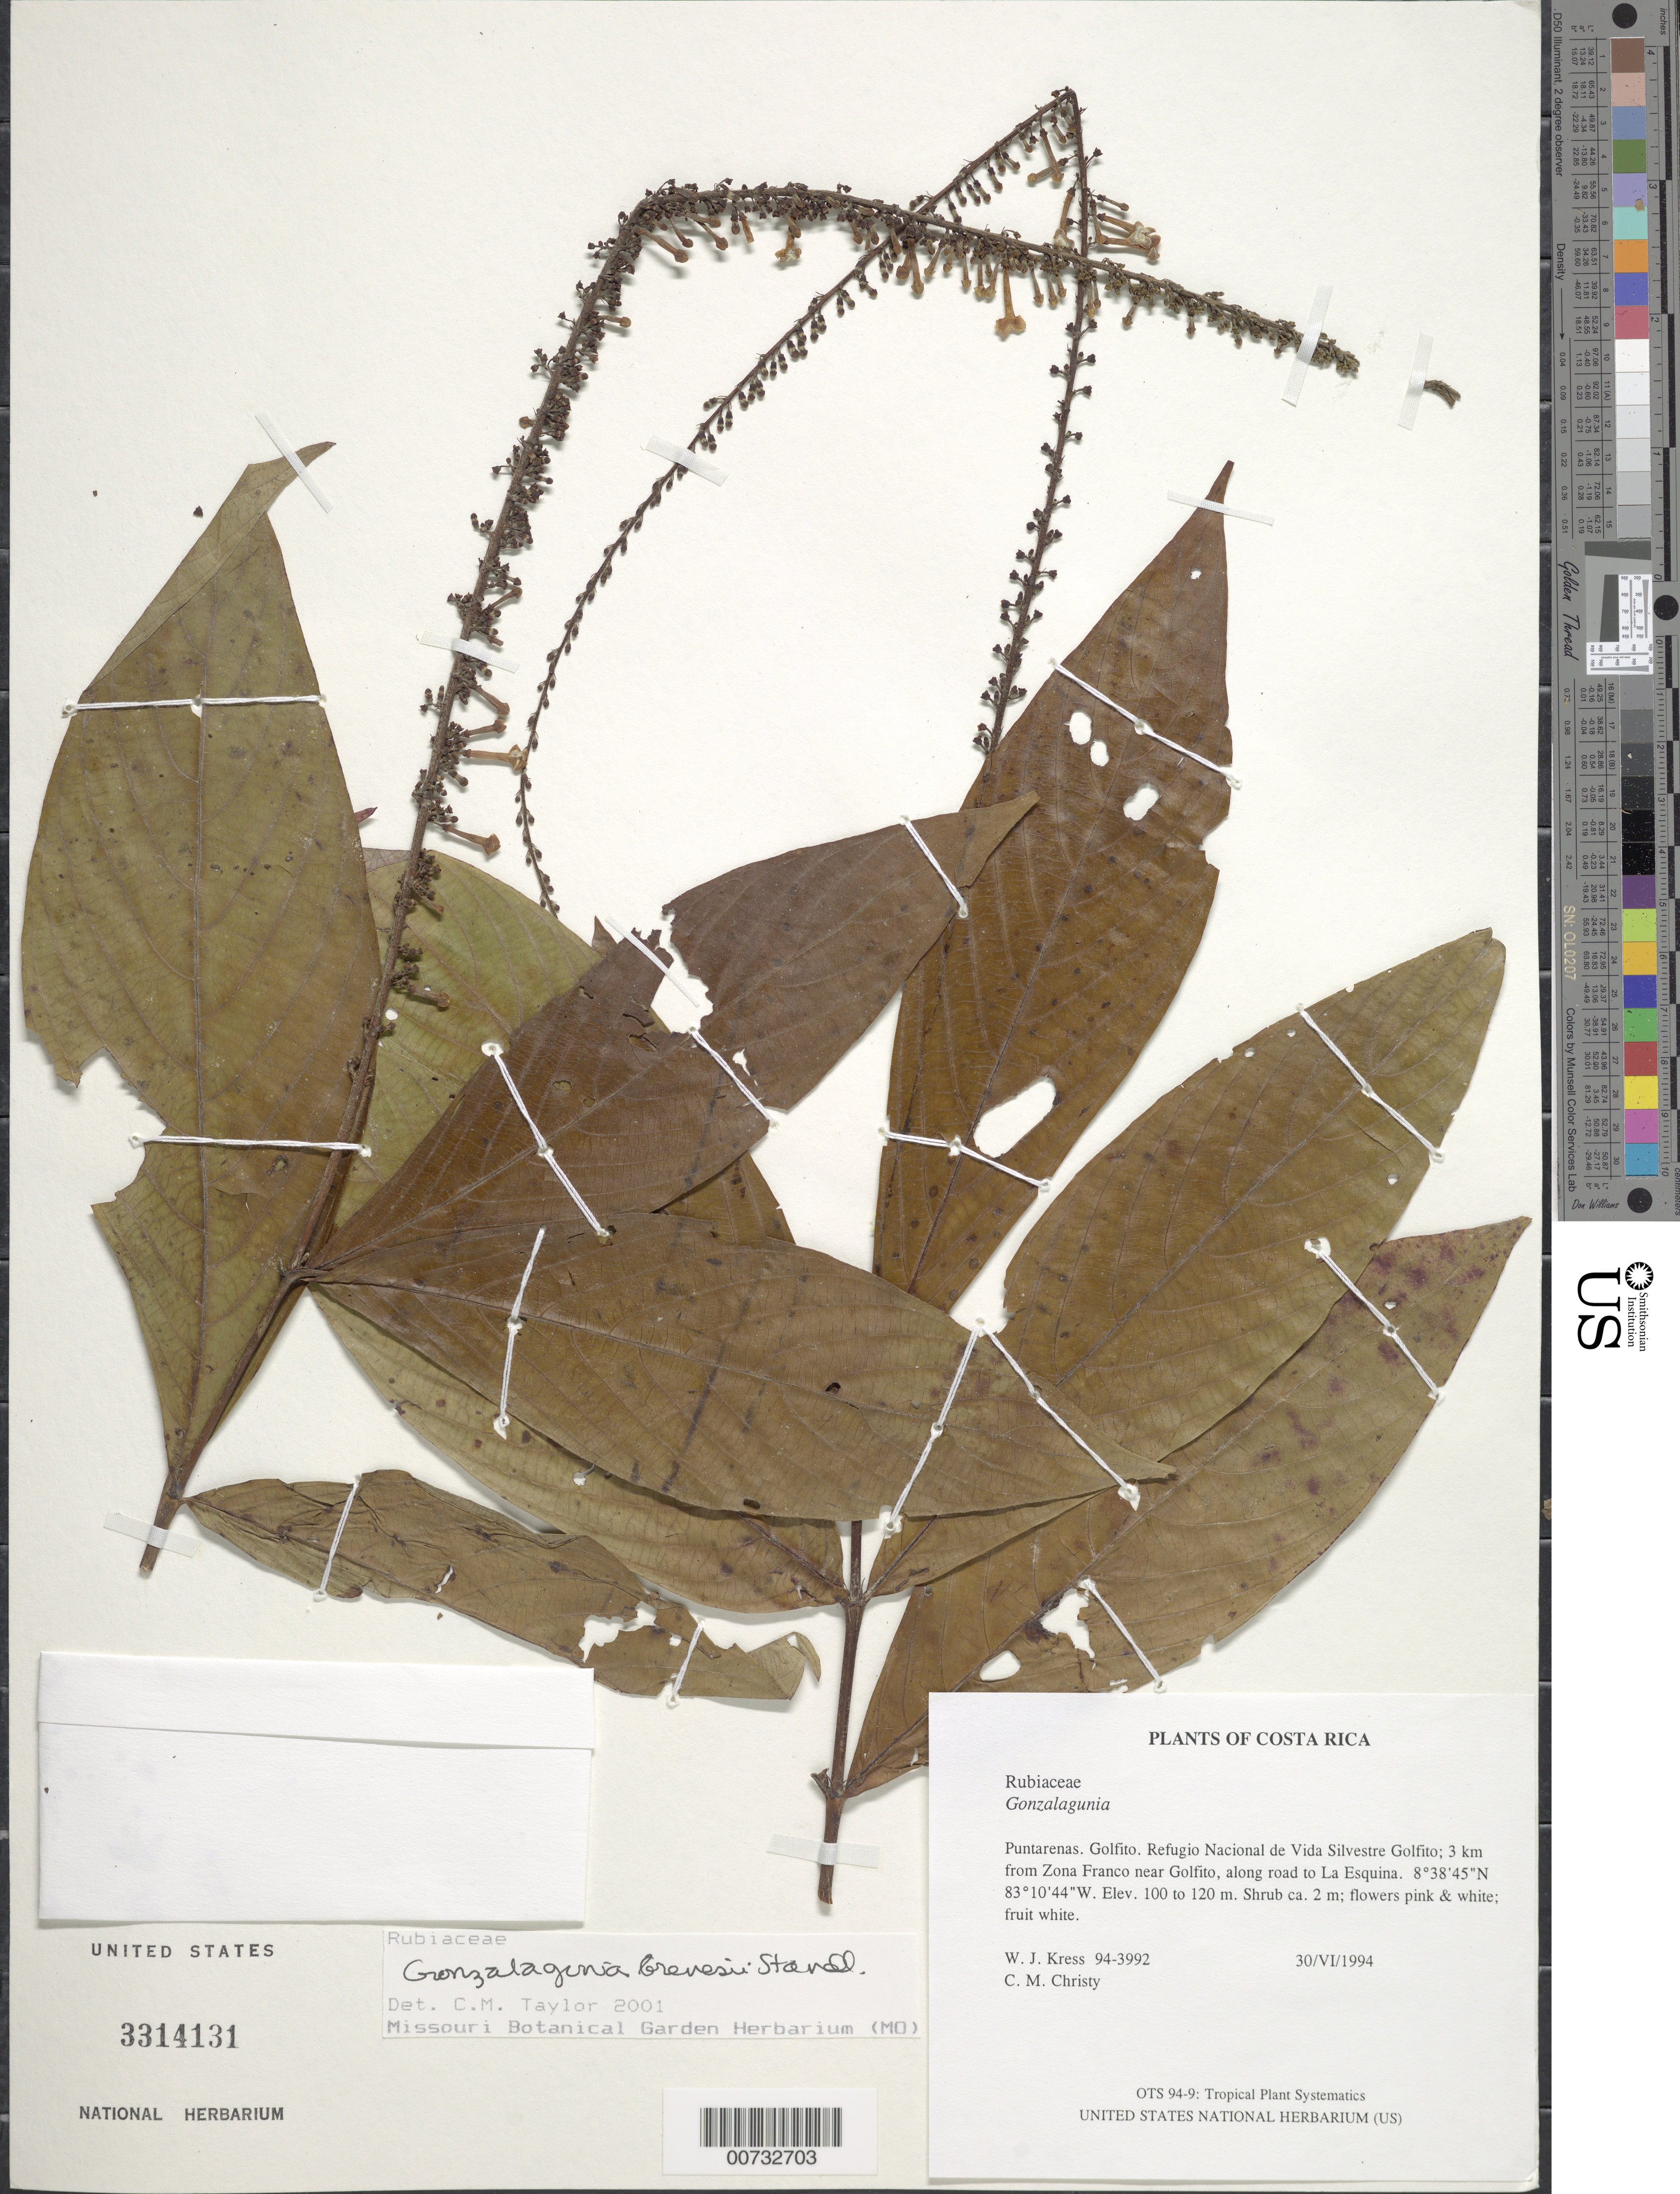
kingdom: Plantae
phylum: Tracheophyta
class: Magnoliopsida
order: Gentianales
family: Rubiaceae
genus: Gonzalagunia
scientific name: Gonzalagunia brenesii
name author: Standl.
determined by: Taylor, Charlotte M.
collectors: W. J. Kress & C. M. Christy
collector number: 94-3992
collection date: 1994-06-30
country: Costa Rica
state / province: Puntarenas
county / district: Golfito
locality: Refugio Nacional de Vida Silvestre Golfito; 3 km from Zona Franco near Golfito, along road to La Esquina.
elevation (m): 100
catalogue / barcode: US 3314131